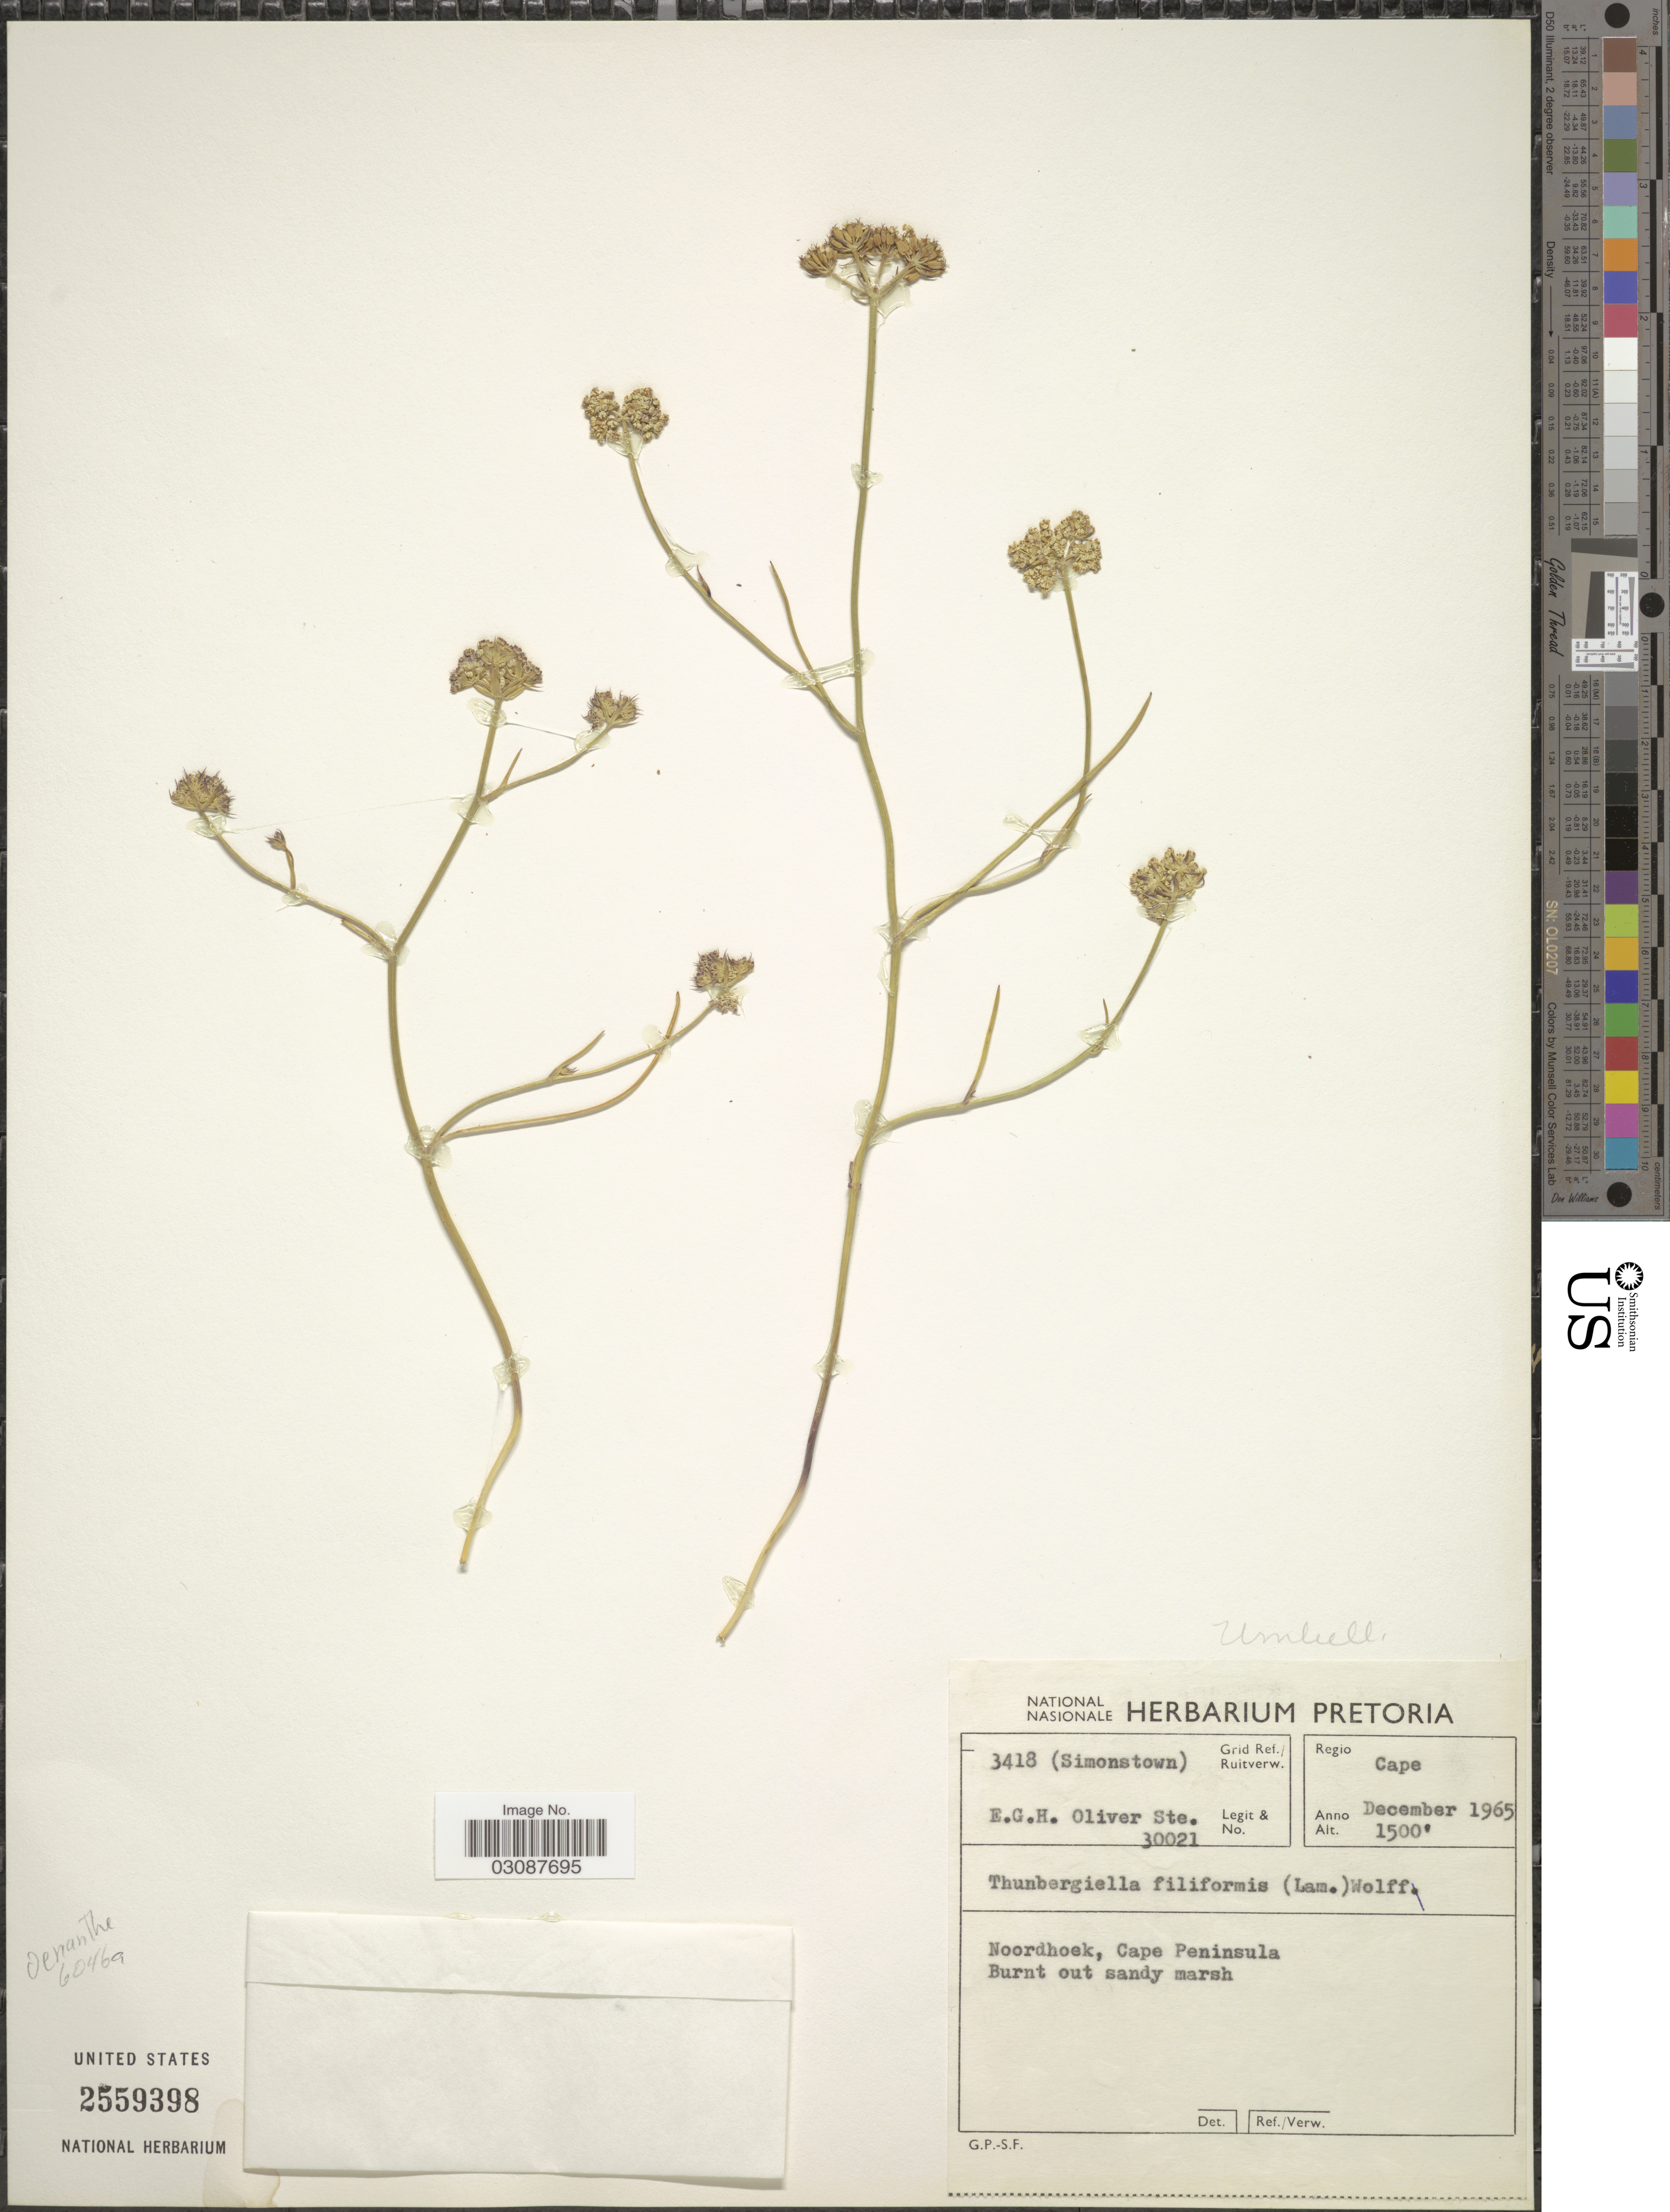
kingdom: Plantae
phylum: Tracheophyta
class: Magnoliopsida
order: Apiales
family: Apiaceae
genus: Thunbergiella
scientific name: Thunbergiella filiformis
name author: H. Wolff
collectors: E. G. H. Oliver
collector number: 30021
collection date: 1965-12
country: South Africa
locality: Regio Cape, Grid Ref./Ruitverw. 3418 (Simonstown), Noordhoek, Cape Peninsula.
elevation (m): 457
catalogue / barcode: US 2559398